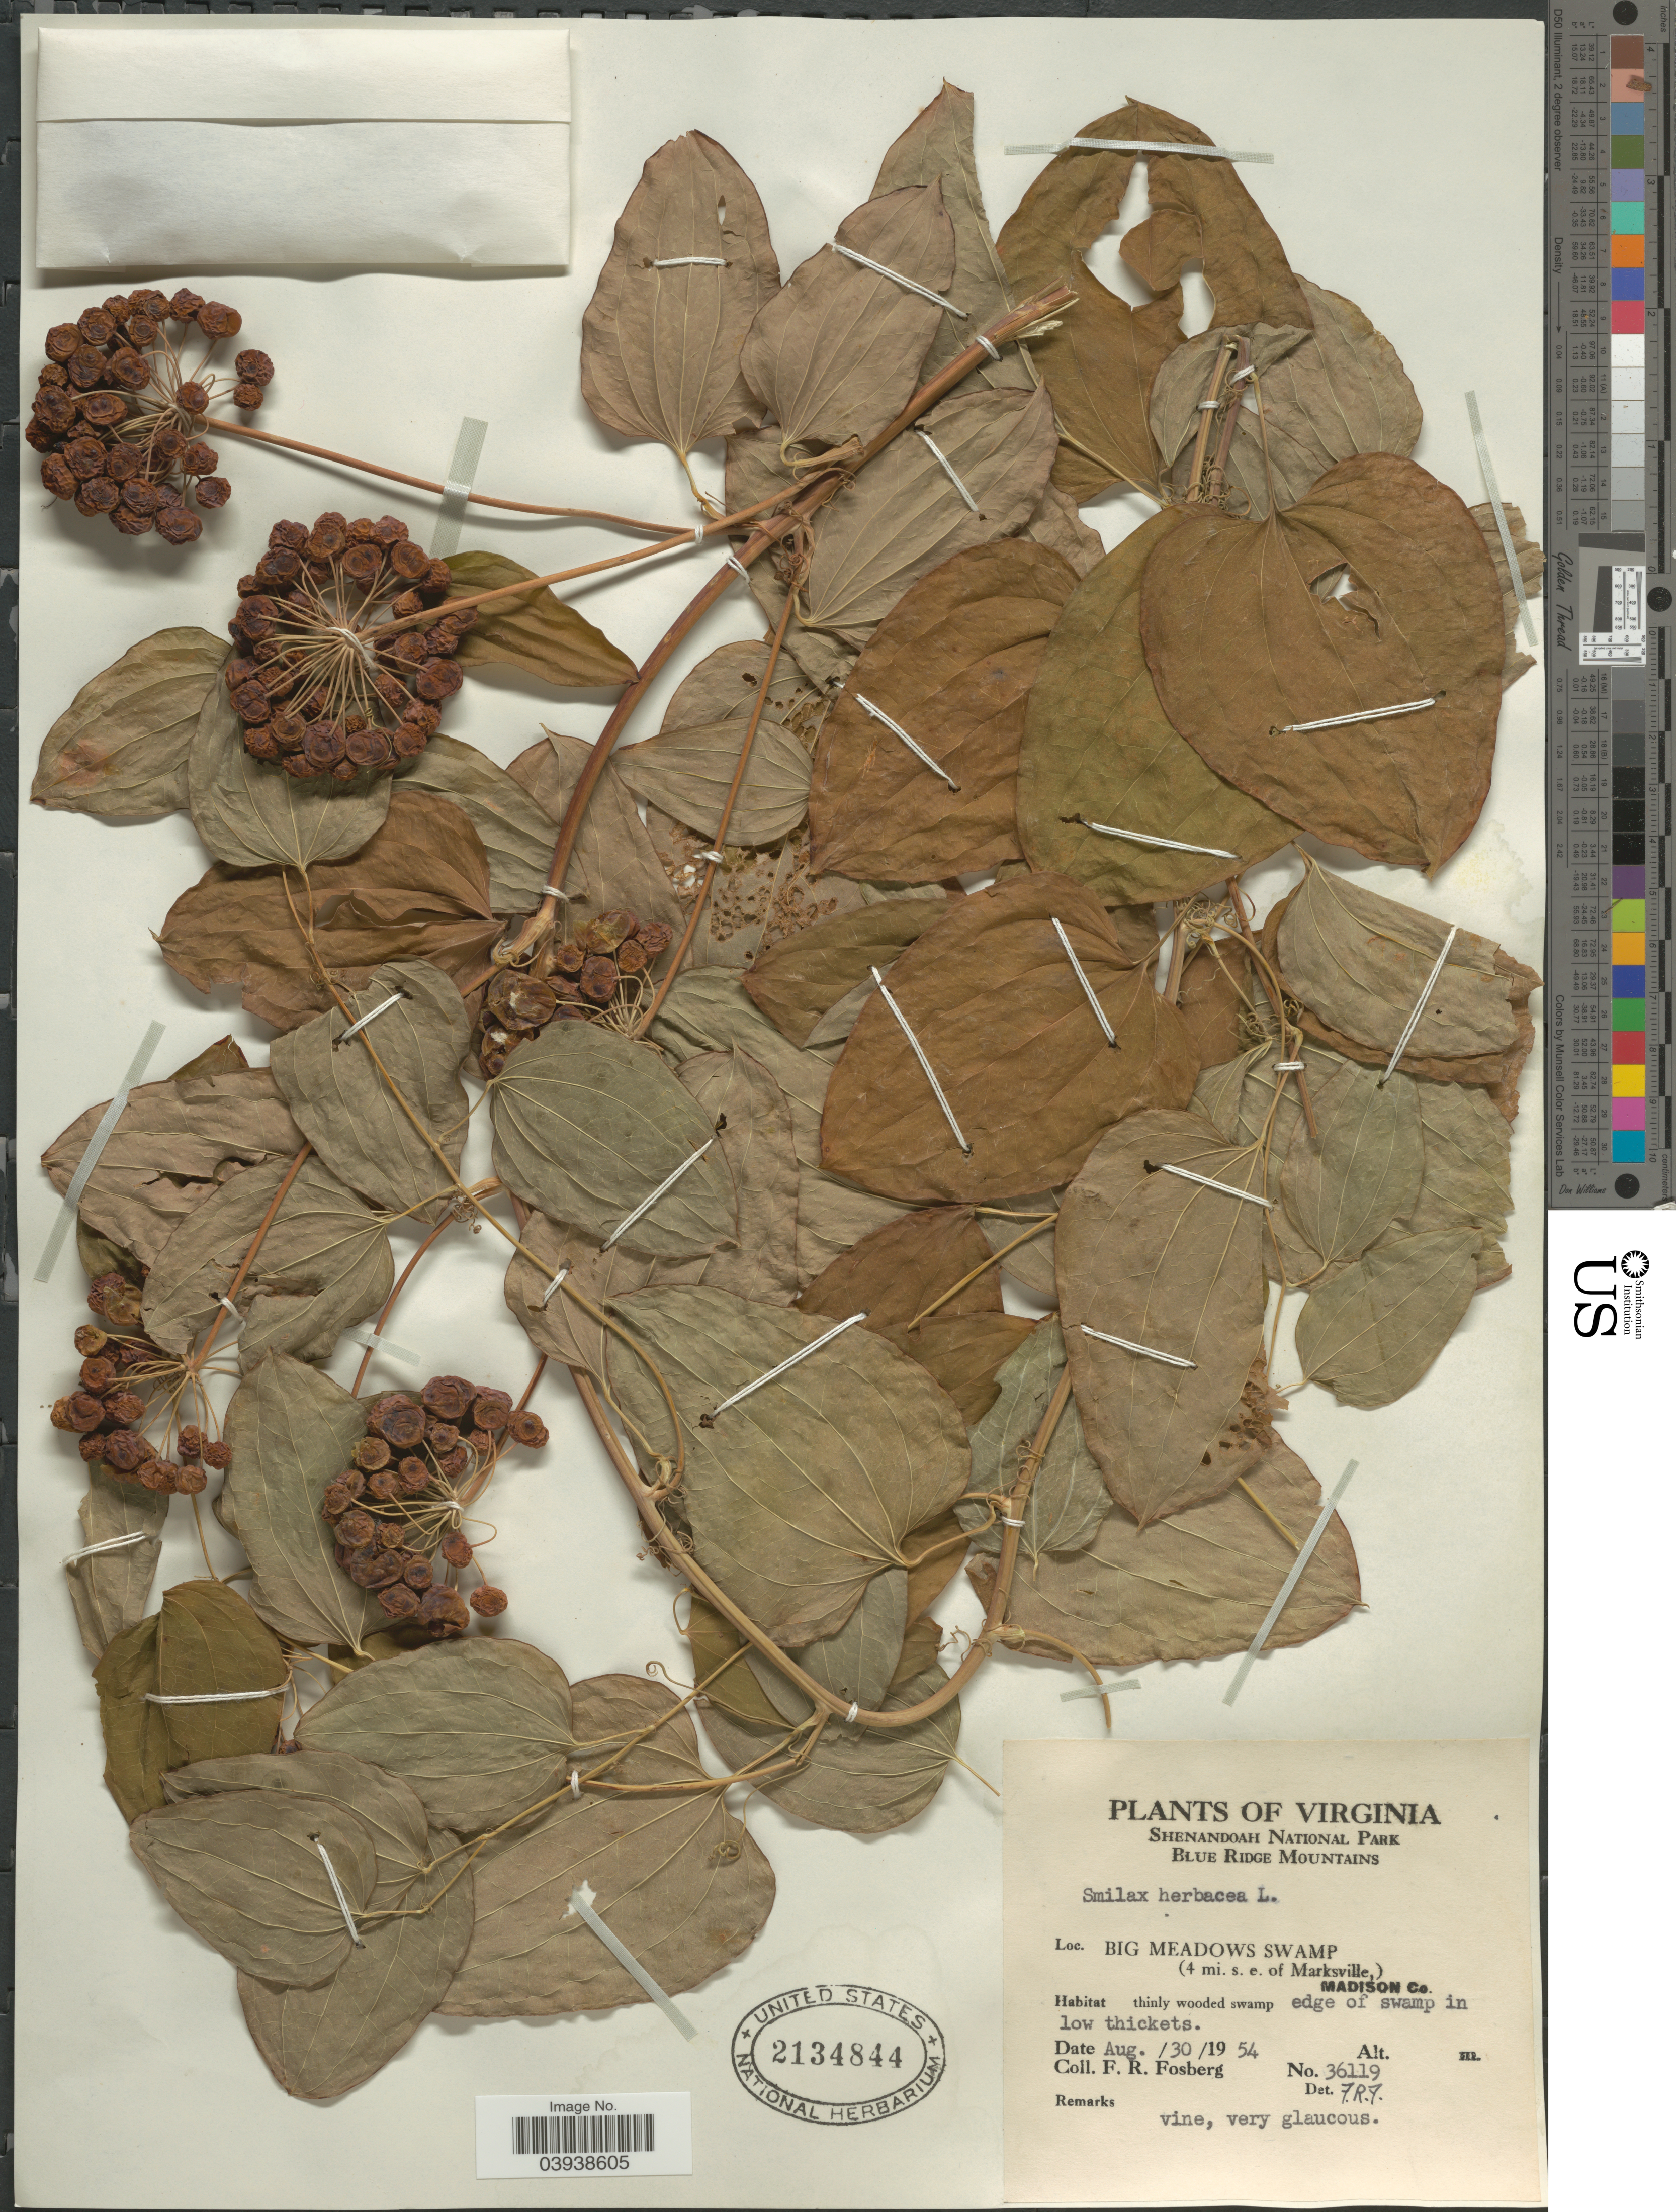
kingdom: Plantae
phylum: Tracheophyta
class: Liliopsida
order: Liliales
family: Smilacaceae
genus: Smilax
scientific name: Smilax herbacea var. lasioneuron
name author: (Hook.) A. DC.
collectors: F. R. Fosberg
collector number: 36119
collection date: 1954-08-30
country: United States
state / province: Virginia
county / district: Madison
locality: Shenandoah National Park. Blue Ridge Mountains. Big Meadows Swamp (4 mi. s.e of Marksville,) Madison Co.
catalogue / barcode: US 2134844